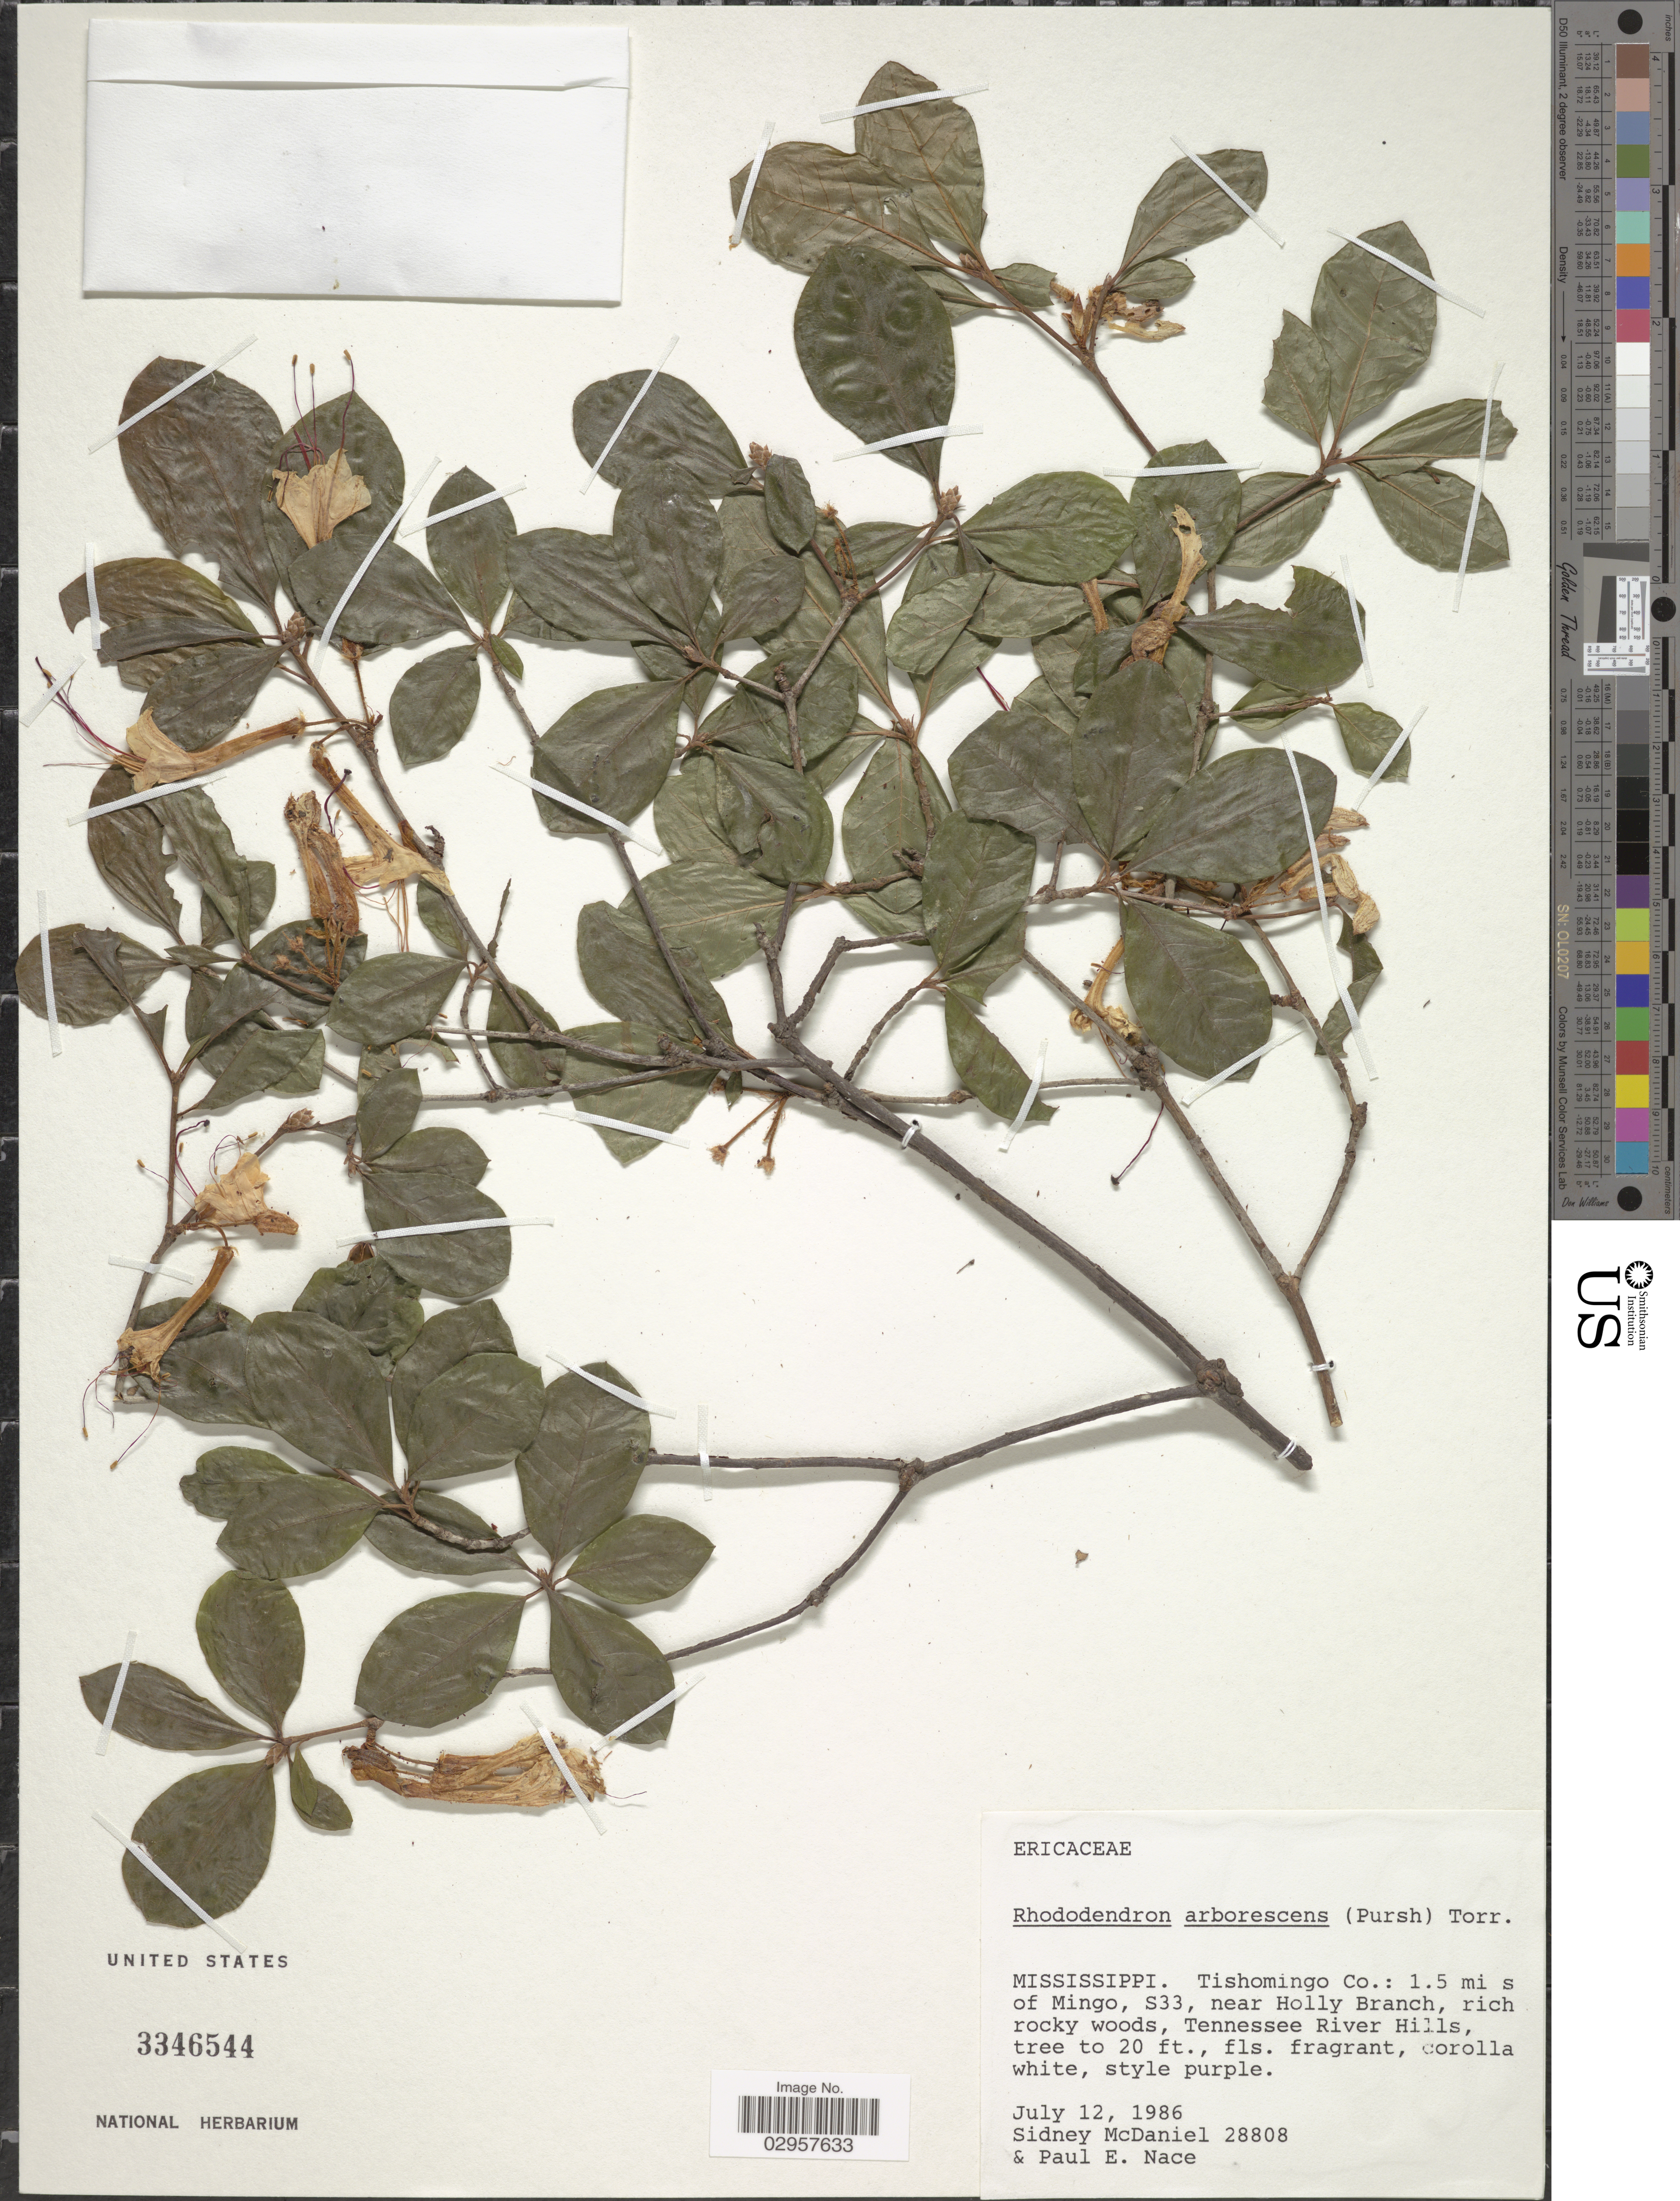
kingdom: Plantae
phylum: Tracheophyta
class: Magnoliopsida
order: Ericales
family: Ericaceae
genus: Rhododendron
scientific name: Rhododendron arborescens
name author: (Pursh) Torr.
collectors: S. McDaniel & P. Nace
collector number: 28808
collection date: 1986-07-12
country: United States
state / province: Mississippi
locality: Tishomingo Co.: 1.5 mi s of Mingo, S33, near Holly Branch, Tennessee River Hills.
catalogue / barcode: US 3346544